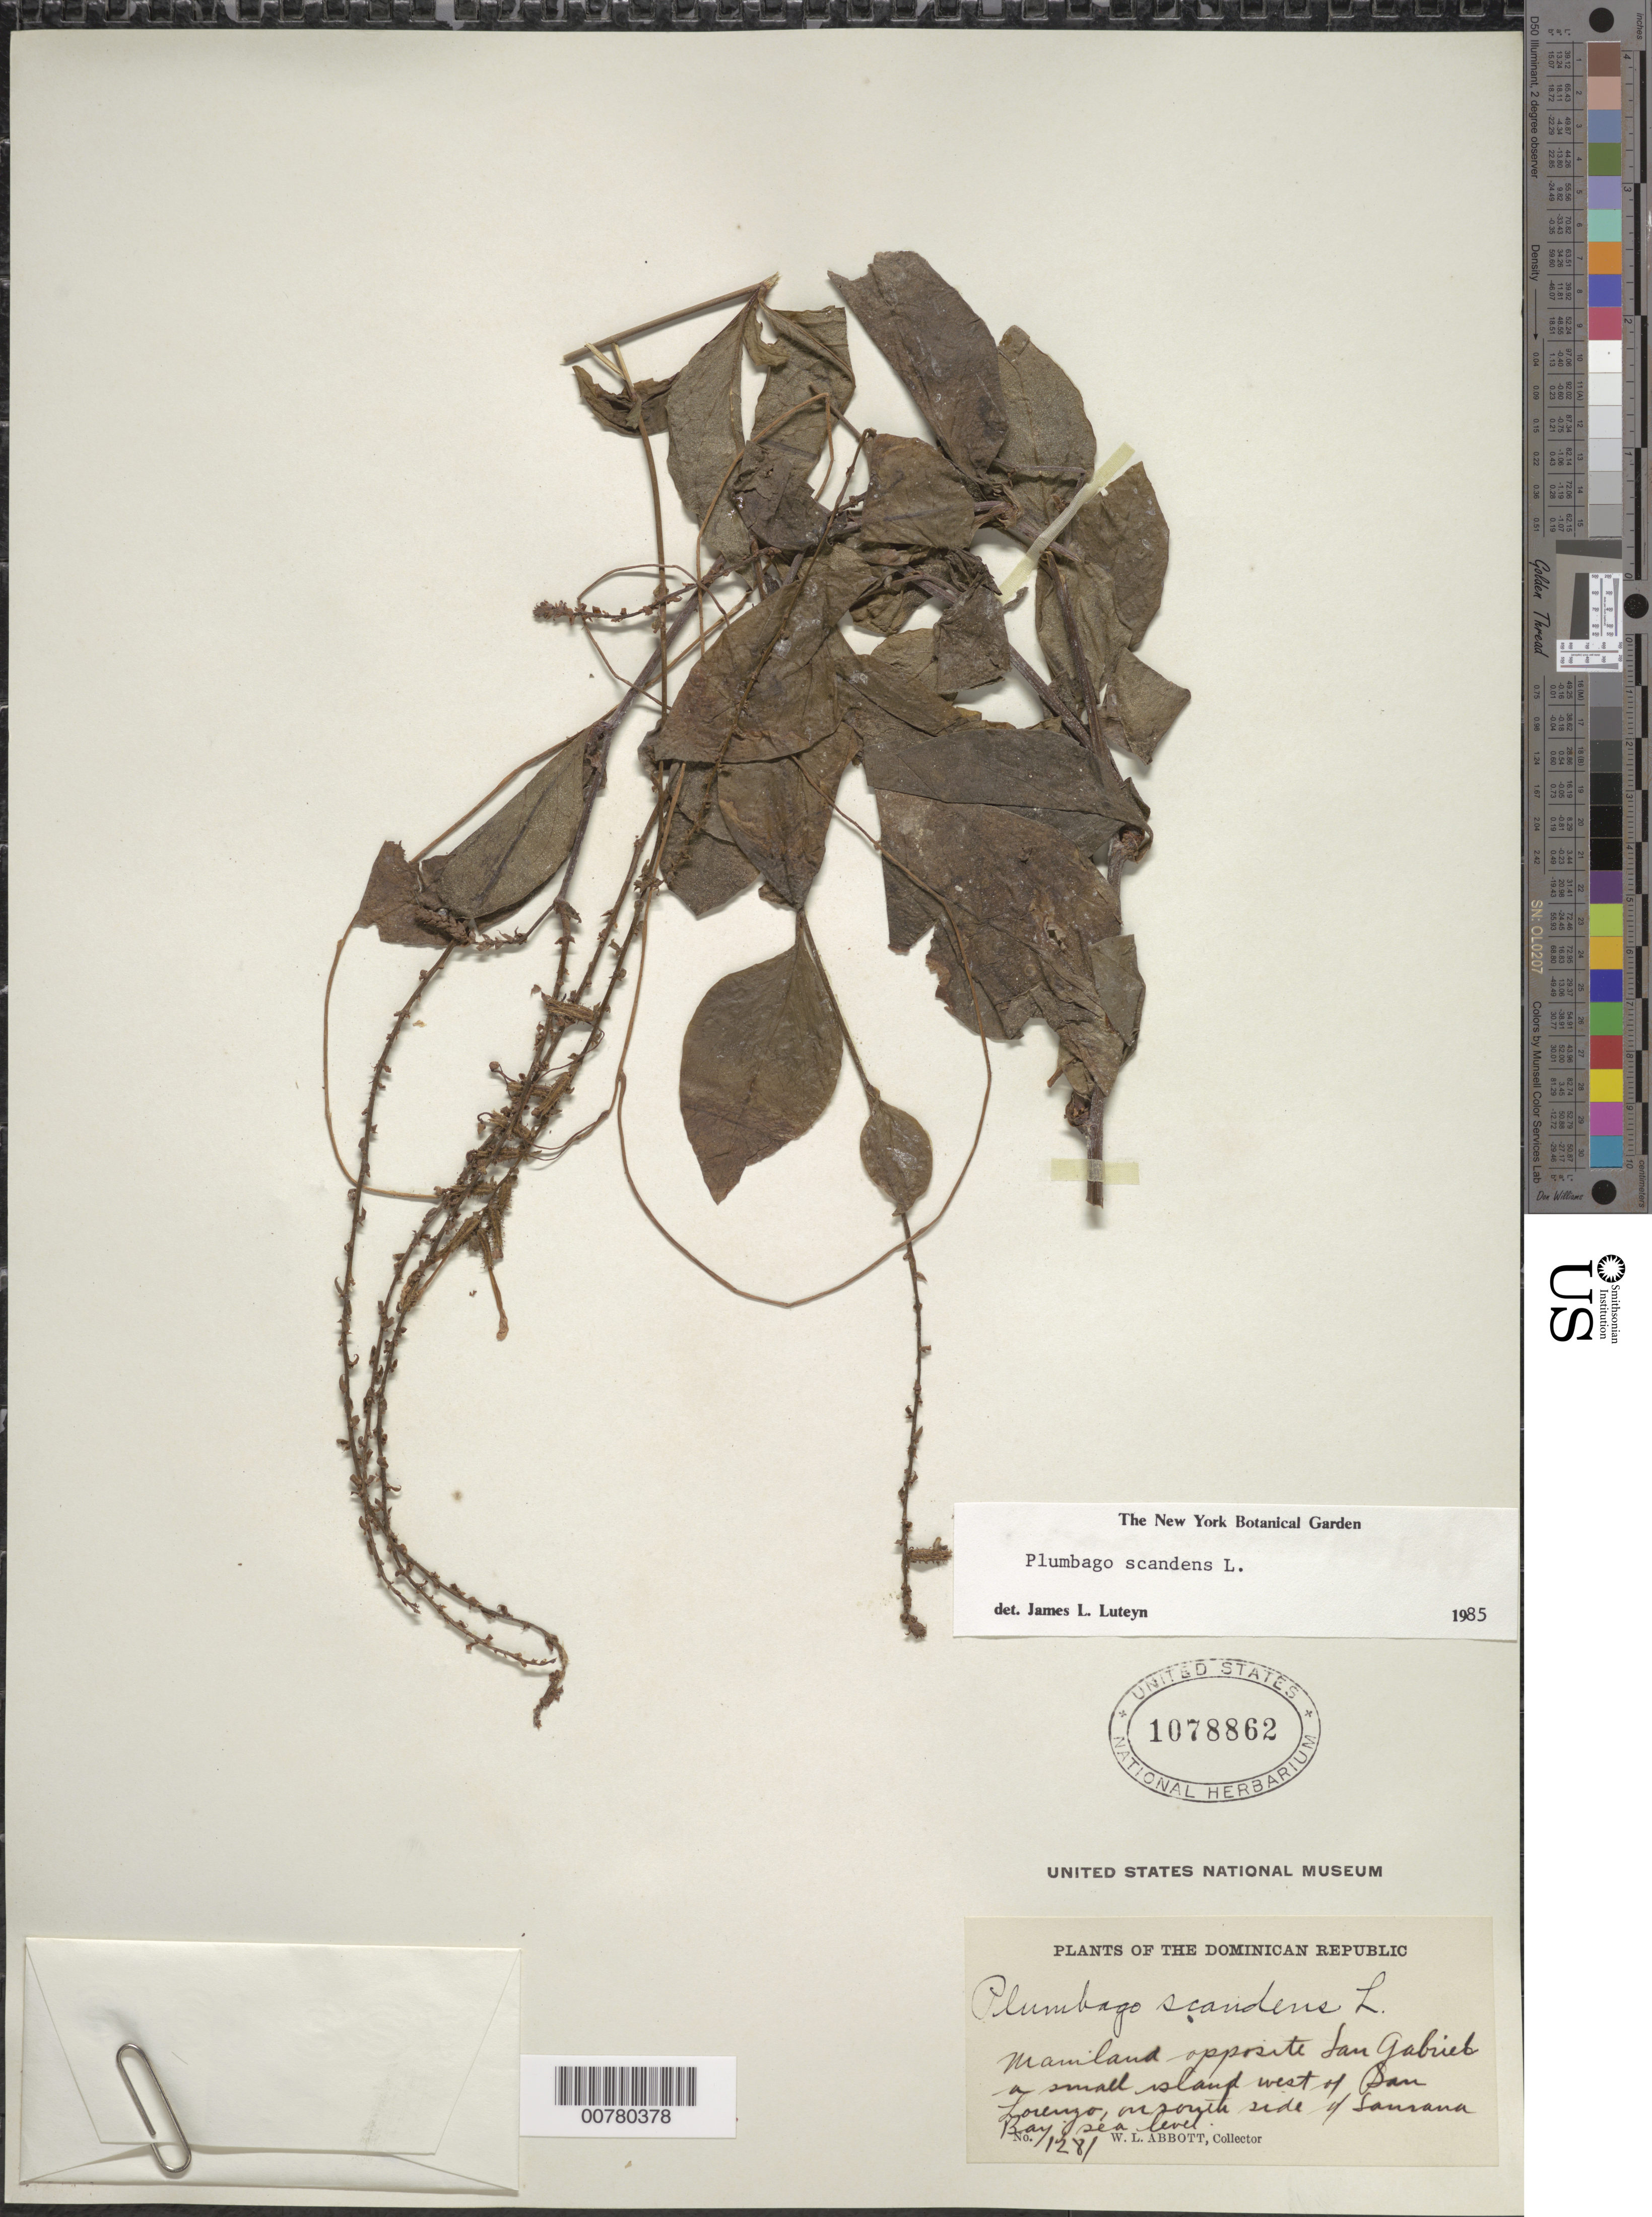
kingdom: Plantae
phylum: Tracheophyta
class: Magnoliopsida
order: Caryophyllales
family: Plumbaginaceae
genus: Plumbago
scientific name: Plumbago scandens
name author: L.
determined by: Luteyn, J. L.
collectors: W. L. Abbott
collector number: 1281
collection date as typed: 05 Apr 1921 to 10 Apr 1921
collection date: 1921-04-05/1921-04-10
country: Dominican Republic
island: Hispaniola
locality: Mainland opposite San Gabriel, a small island west of San Lorenzo, in south side of Samana Bay.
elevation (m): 0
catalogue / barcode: US 1078862